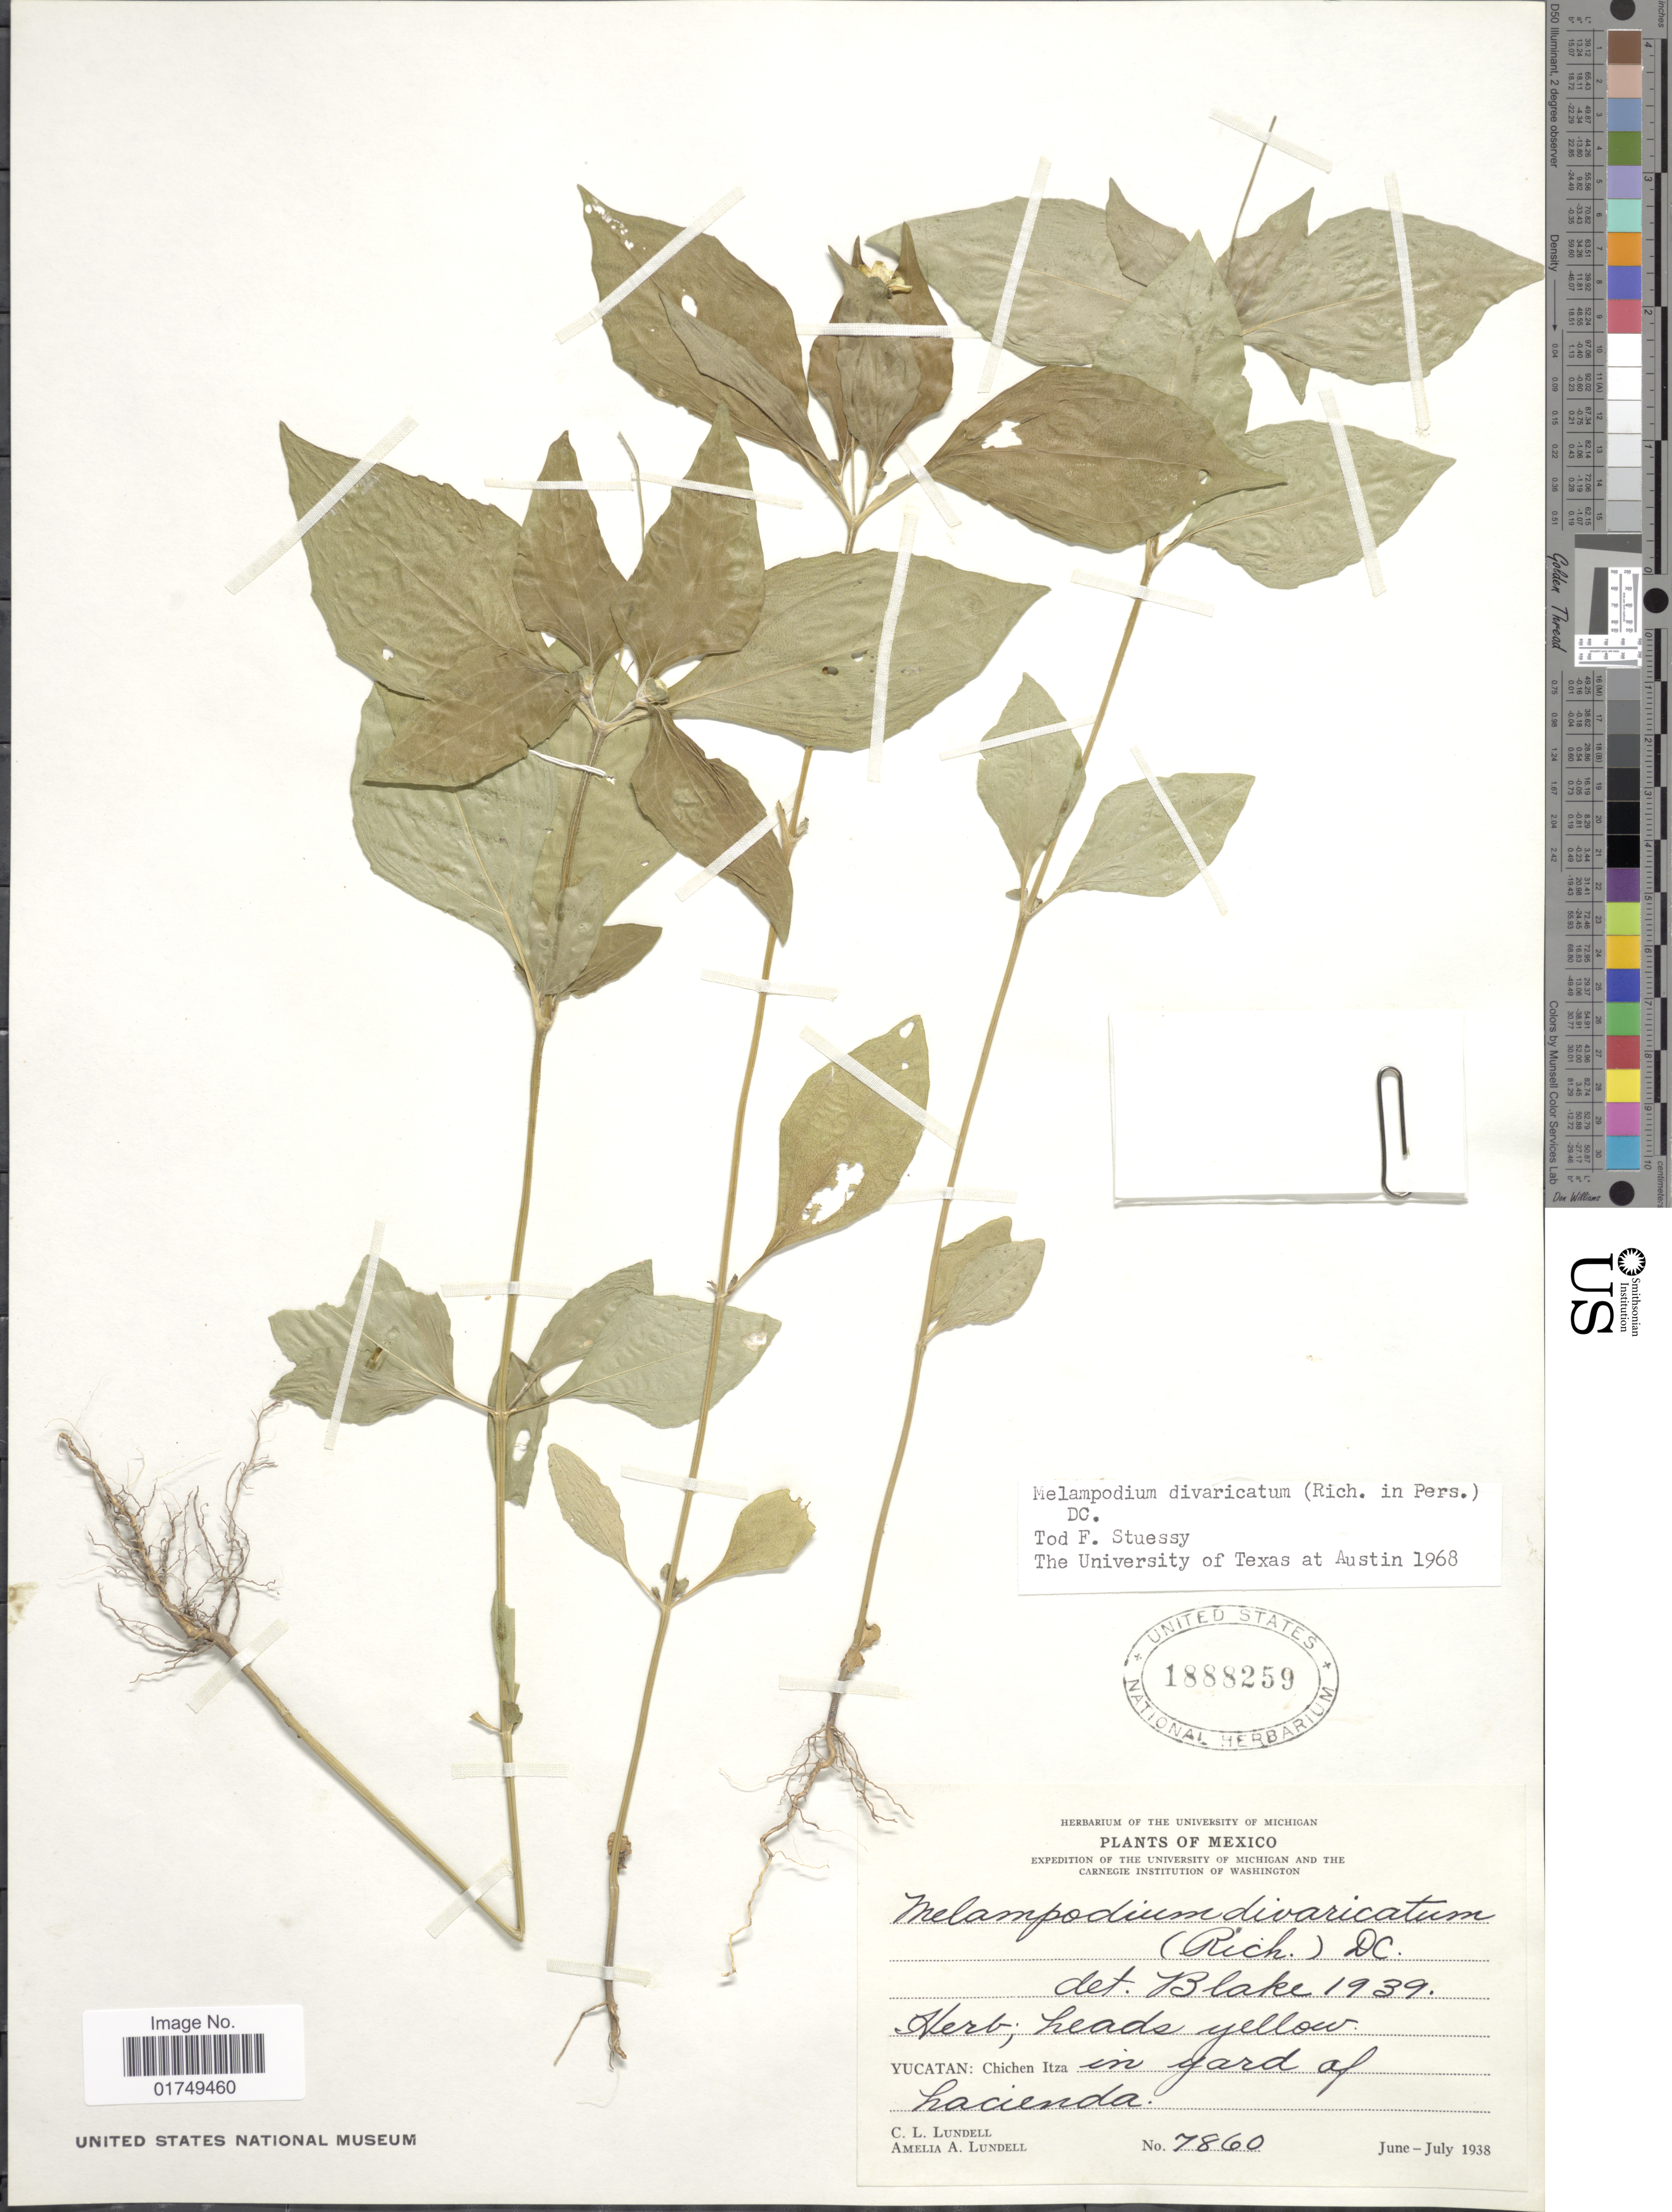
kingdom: Plantae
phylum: Tracheophyta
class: Magnoliopsida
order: Asterales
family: Asteraceae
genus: Melampodium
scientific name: Melampodium divaricatum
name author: (Rich.) DC.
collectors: C. L. Lundell & A. A. Lundell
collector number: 7860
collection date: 1938-06/1938-07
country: Mexico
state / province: Yucatán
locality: Chichen Itza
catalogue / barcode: US 1888259